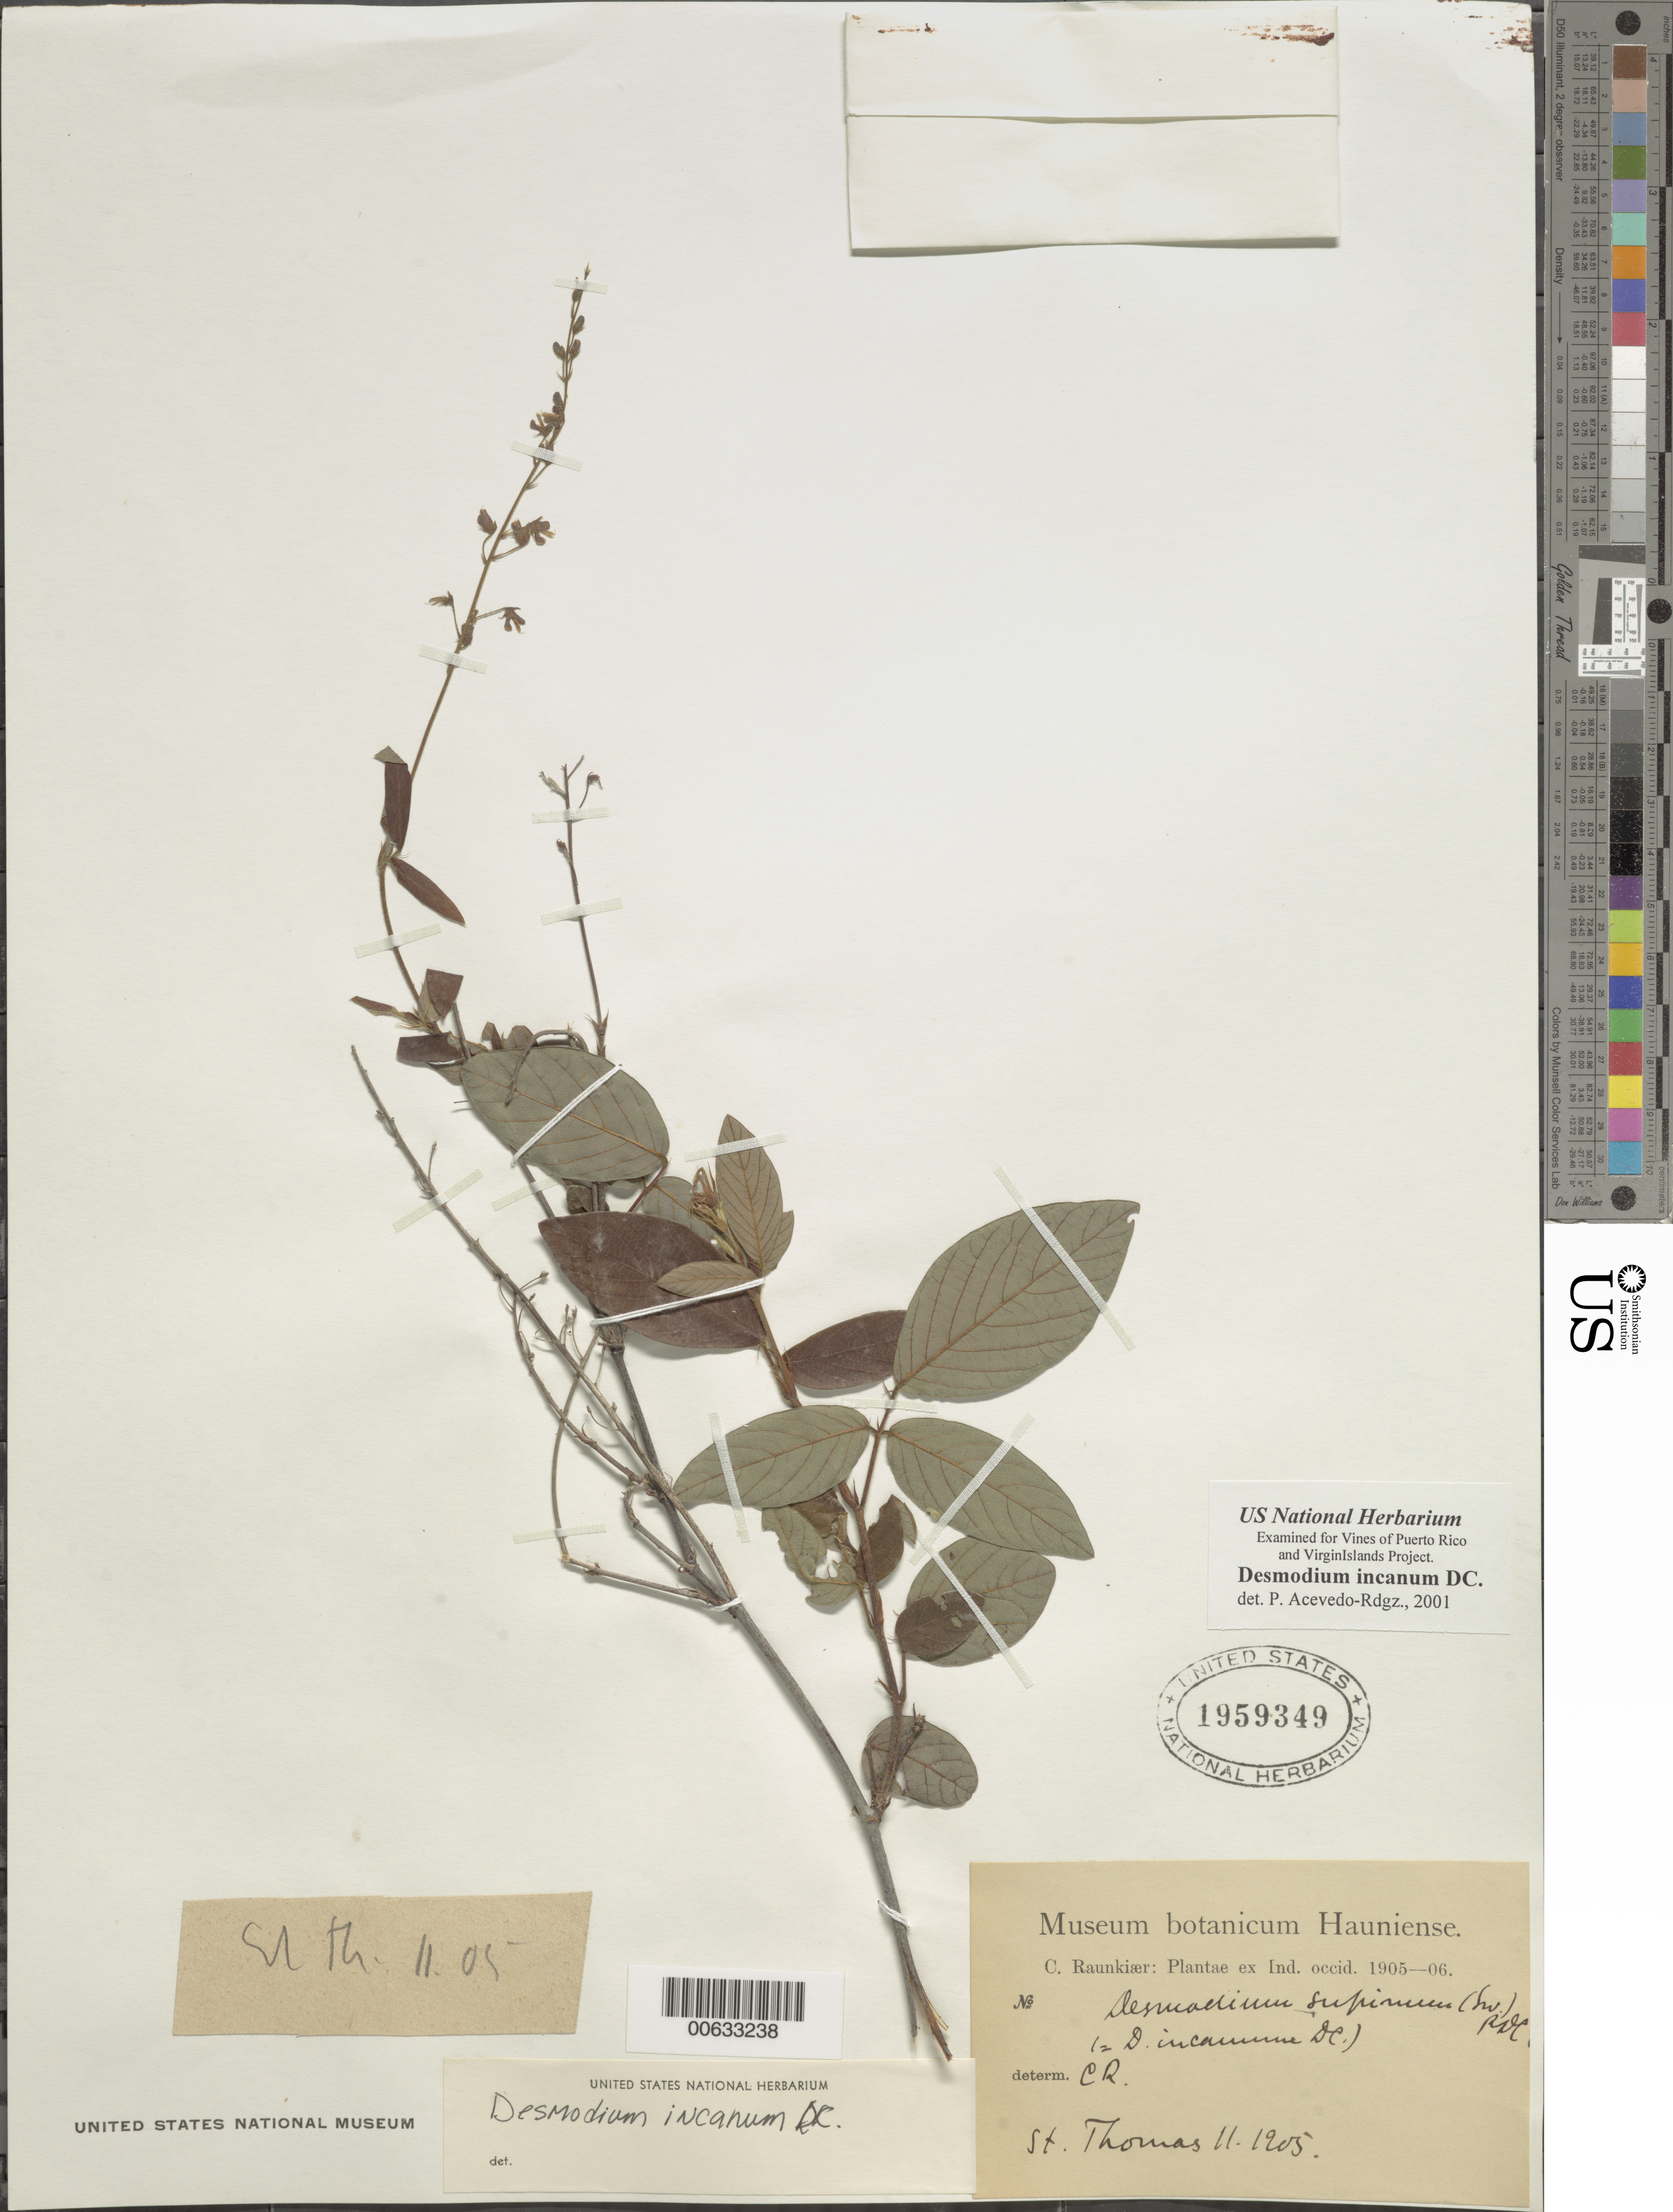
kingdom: Plantae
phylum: Tracheophyta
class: Magnoliopsida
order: Fabales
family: Fabaceae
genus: Desmodium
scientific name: Desmodium incanum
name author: (Sw.) DC.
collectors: C. Raunkiær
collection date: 1905-11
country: U.S. Virgin Islands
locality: St. Thomas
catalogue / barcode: US 1959349